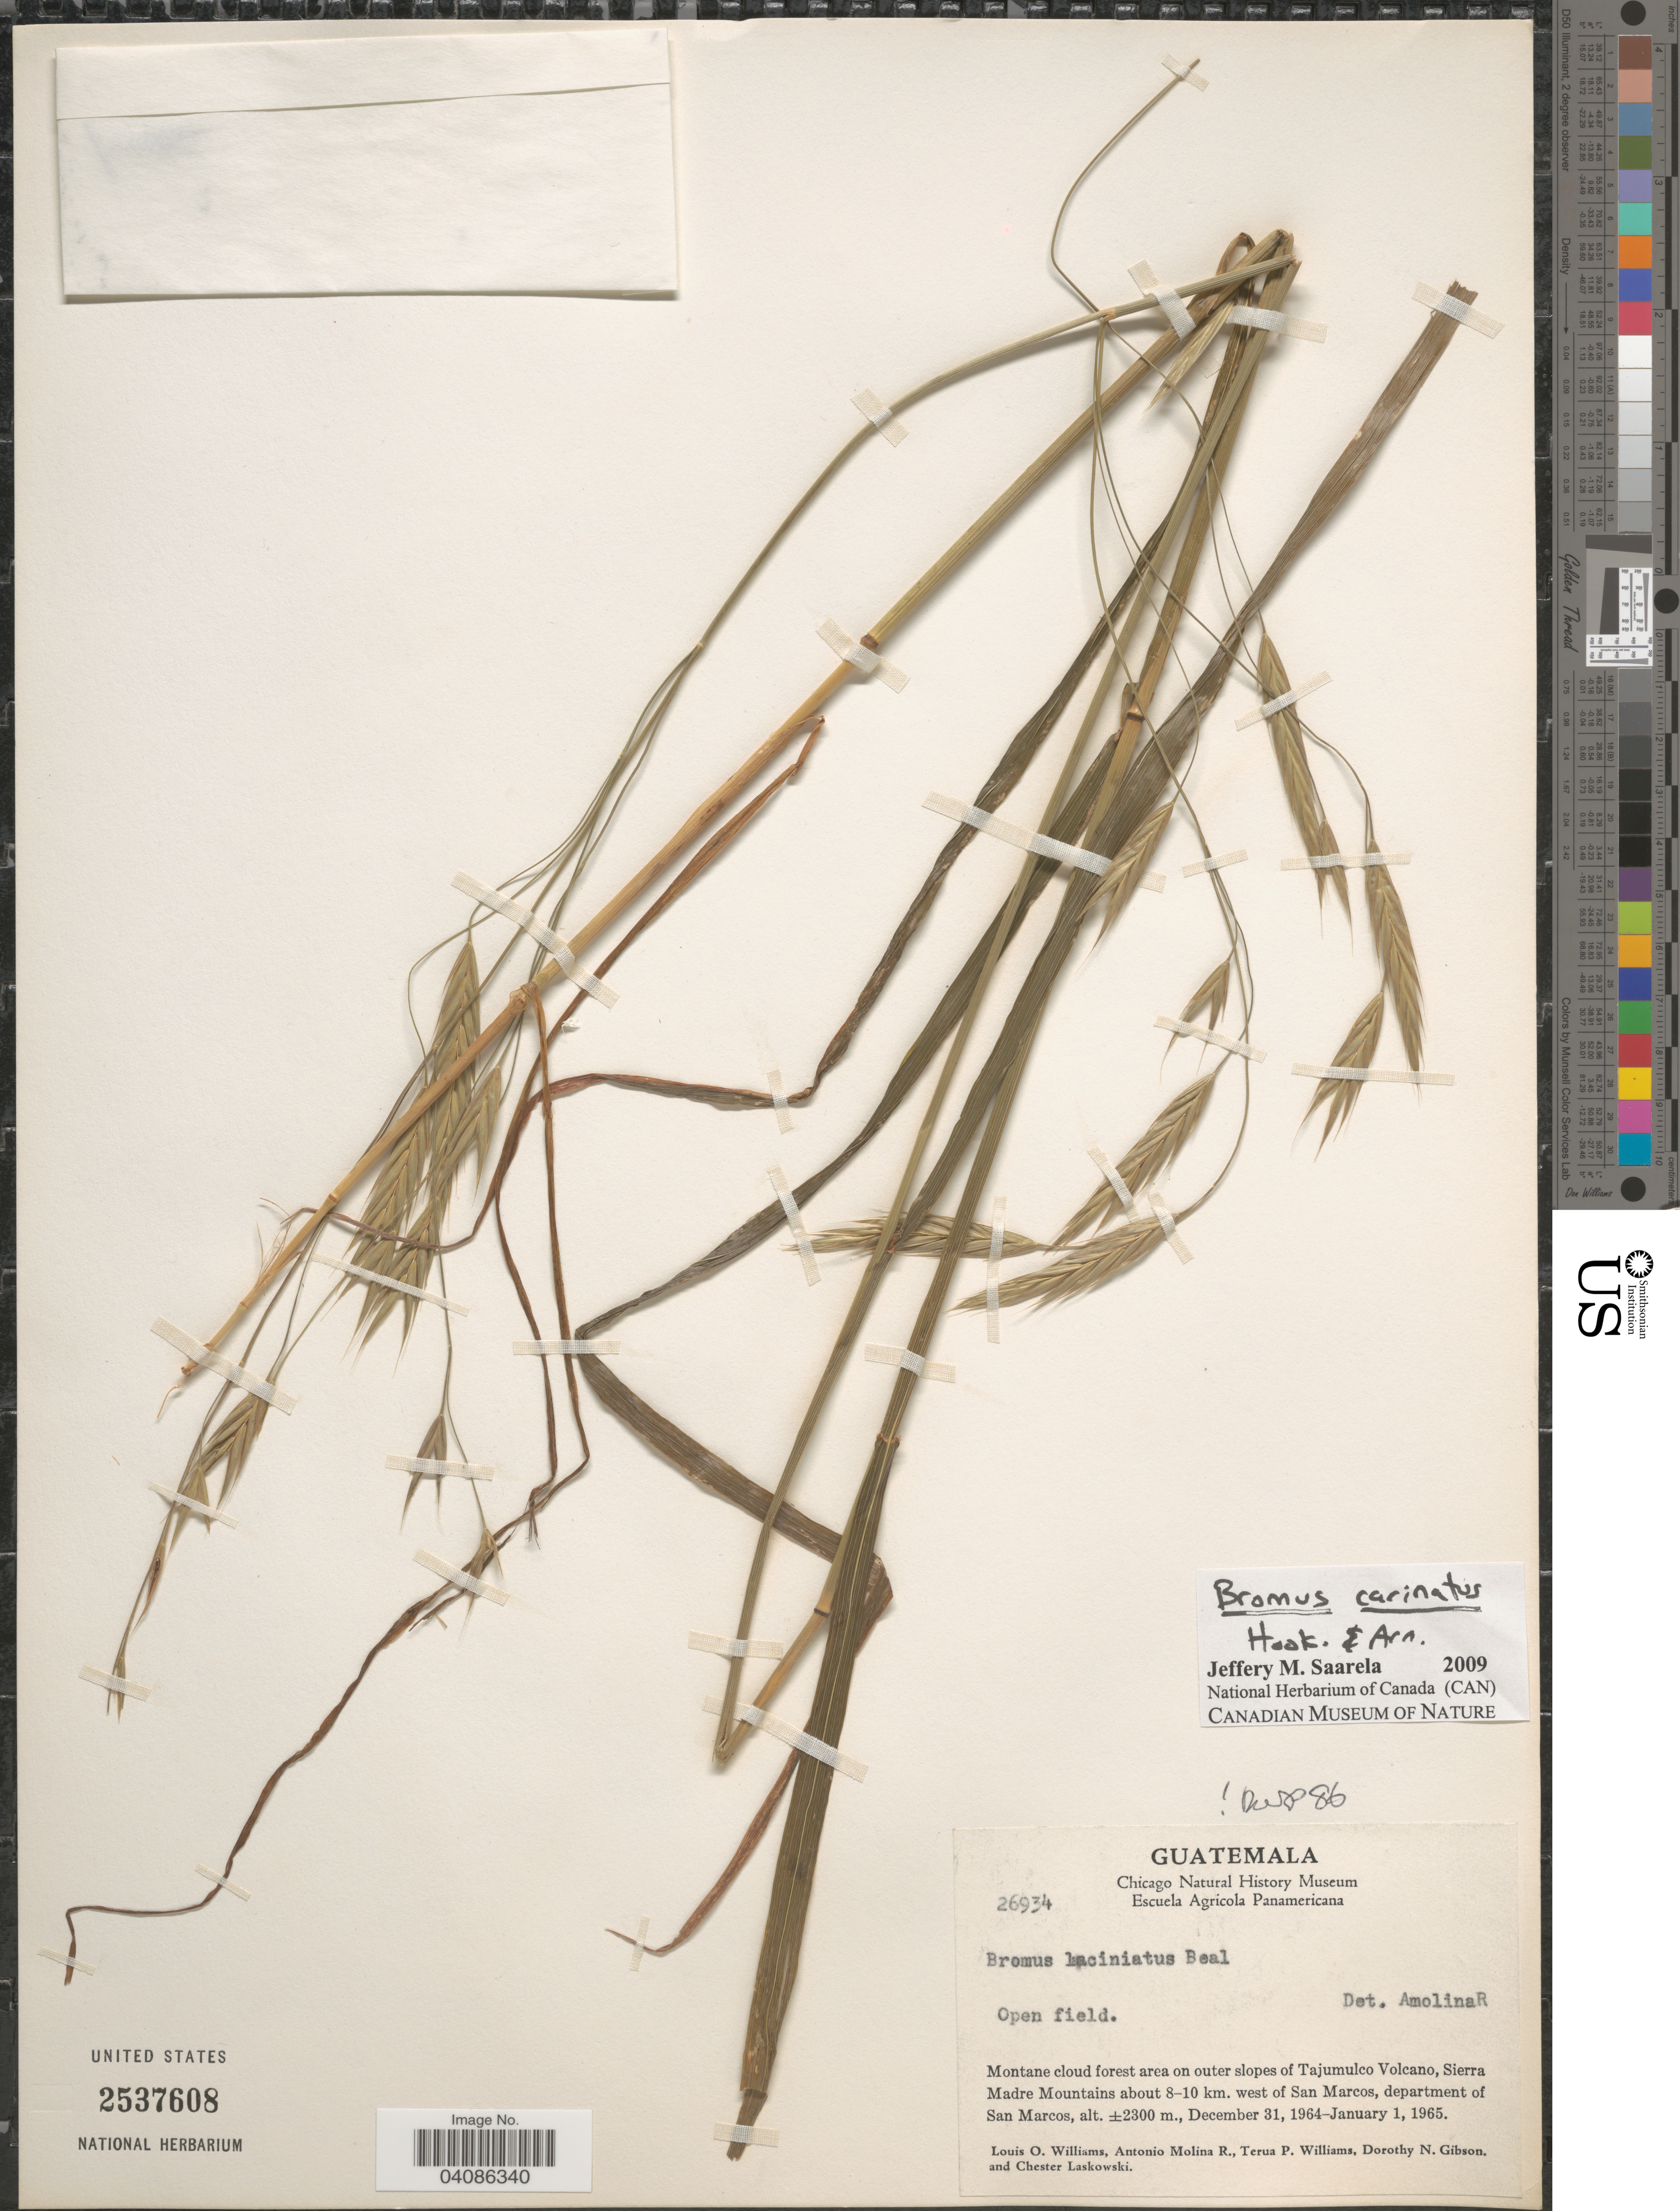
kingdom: Plantae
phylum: Tracheophyta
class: Liliopsida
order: Poales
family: Poaceae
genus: Bromus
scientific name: Bromus carinatus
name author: Hook. & Arn.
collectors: L. O. Williams, A. Molina R., T. P. Williams, D. N. Gibson & C. Laskowski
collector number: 26934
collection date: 1964-12-31/1965-01-01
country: Guatemala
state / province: San Marcos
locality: Montane cloud forest area on outer slopes of Tajumulco Volcano, Sierra Madre Mountains about 8-10 km. west of San Marcos, department of San Marcos.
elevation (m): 2300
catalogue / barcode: US 2537608